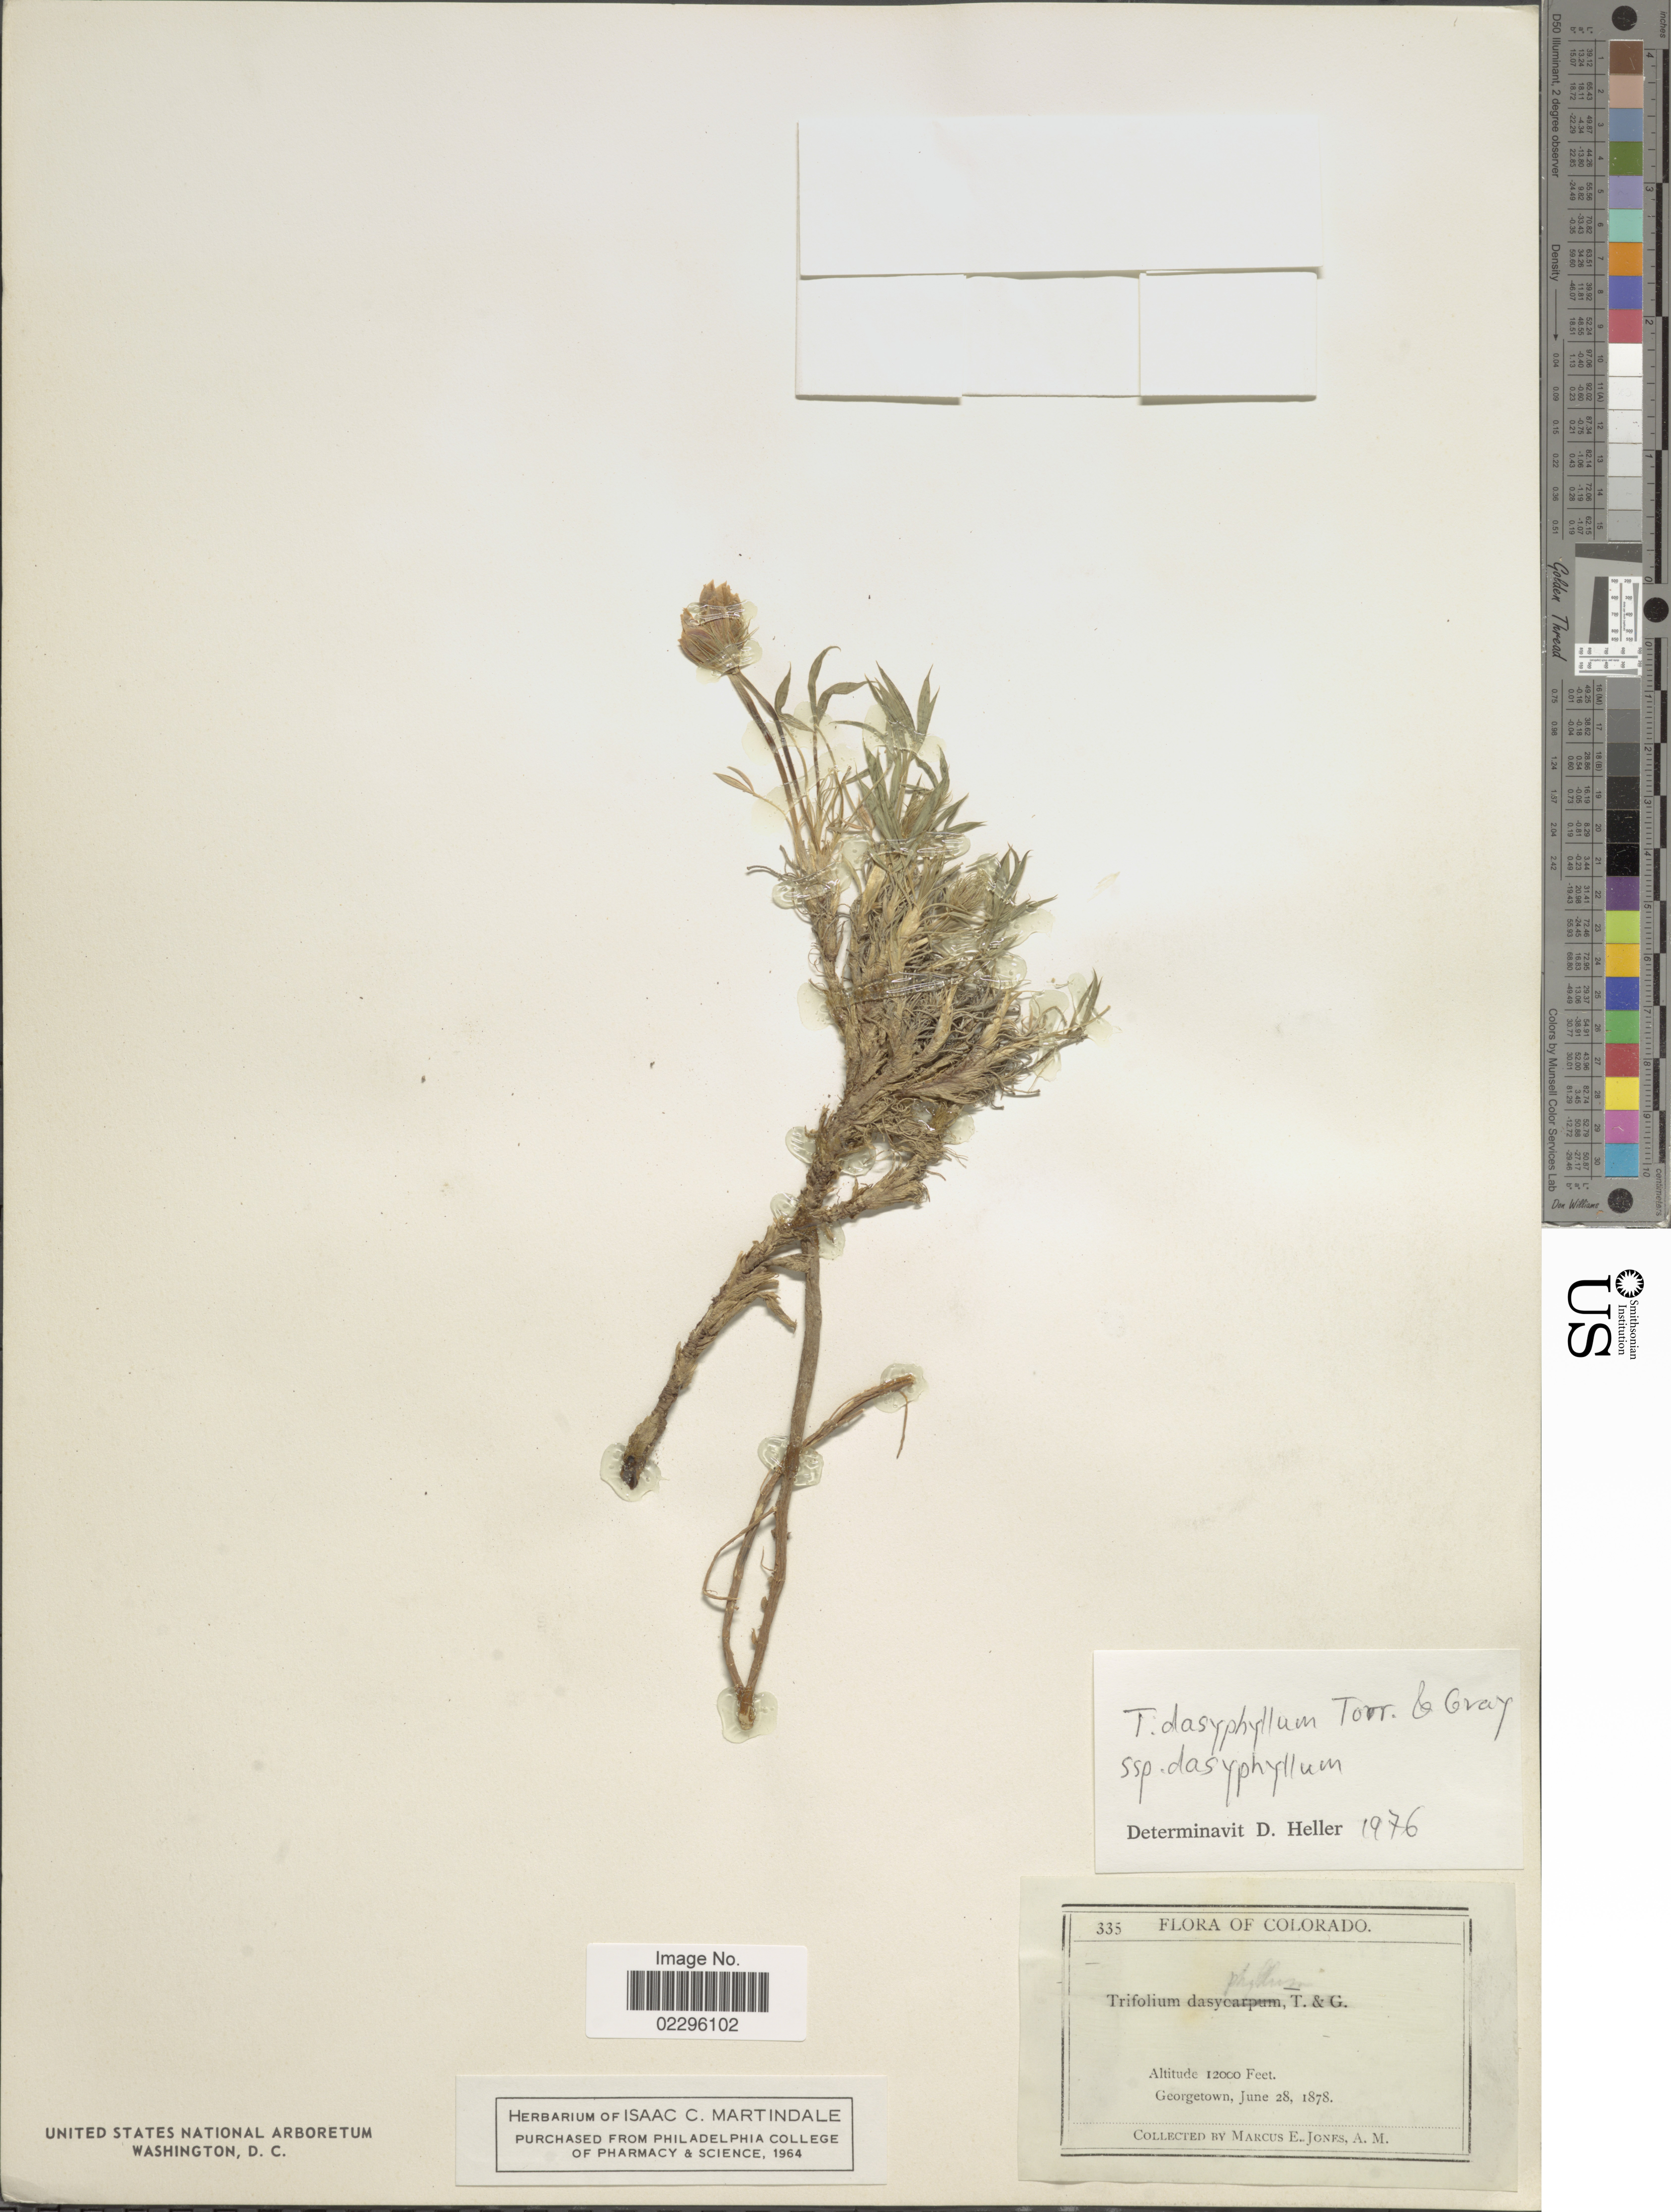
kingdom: Plantae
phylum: Tracheophyta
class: Magnoliopsida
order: Fabales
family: Fabaceae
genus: Trifolium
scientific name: Trifolium dasyphyllum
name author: Torr. & A. Gray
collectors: M. E. Jones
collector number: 335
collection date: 1878-06-28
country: United States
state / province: Colorado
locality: Georgetown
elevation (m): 3658